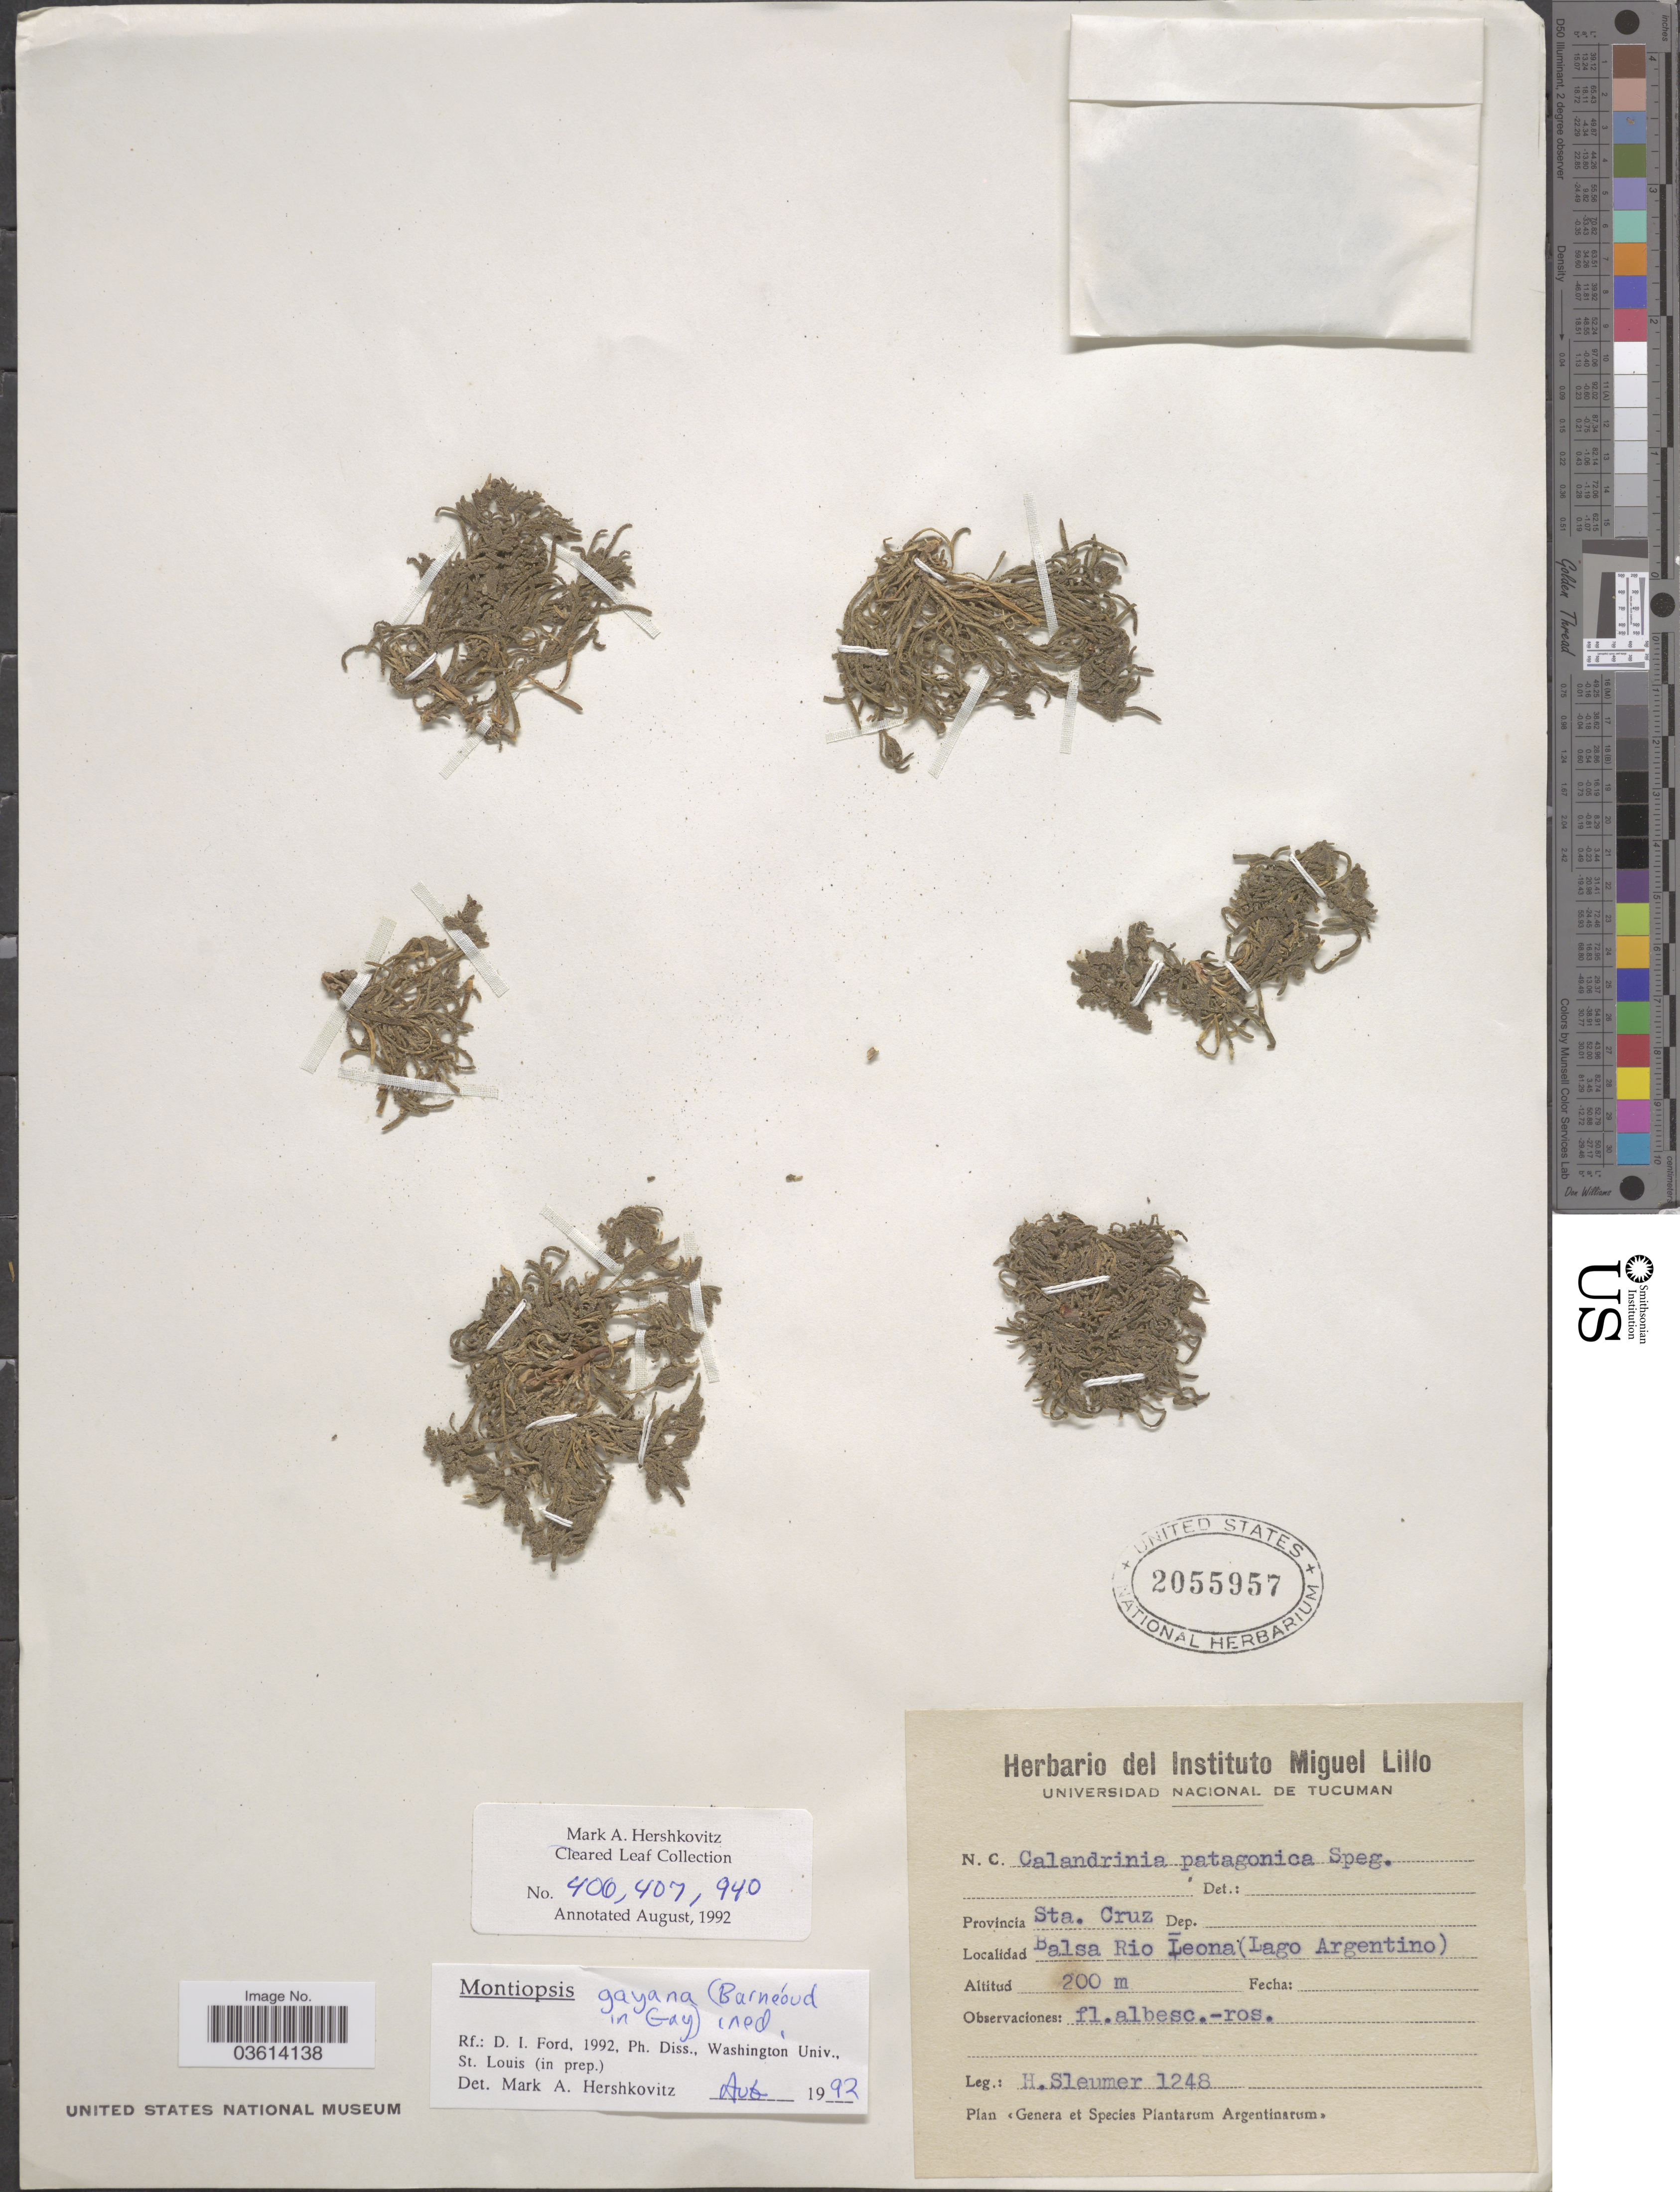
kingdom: Plantae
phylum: Tracheophyta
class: Magnoliopsida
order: Caryophyllales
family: Montiaceae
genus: Montiopsis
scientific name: Montiopsis gayana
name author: (Barnéoud) D.I. Ford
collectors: H. O. Sleumer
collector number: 1248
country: Argentina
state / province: Santa Cruz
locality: Provincia Sta. Cruz. Balsa Rio Leona (Lago Argentino).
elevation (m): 200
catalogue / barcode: US 2055957